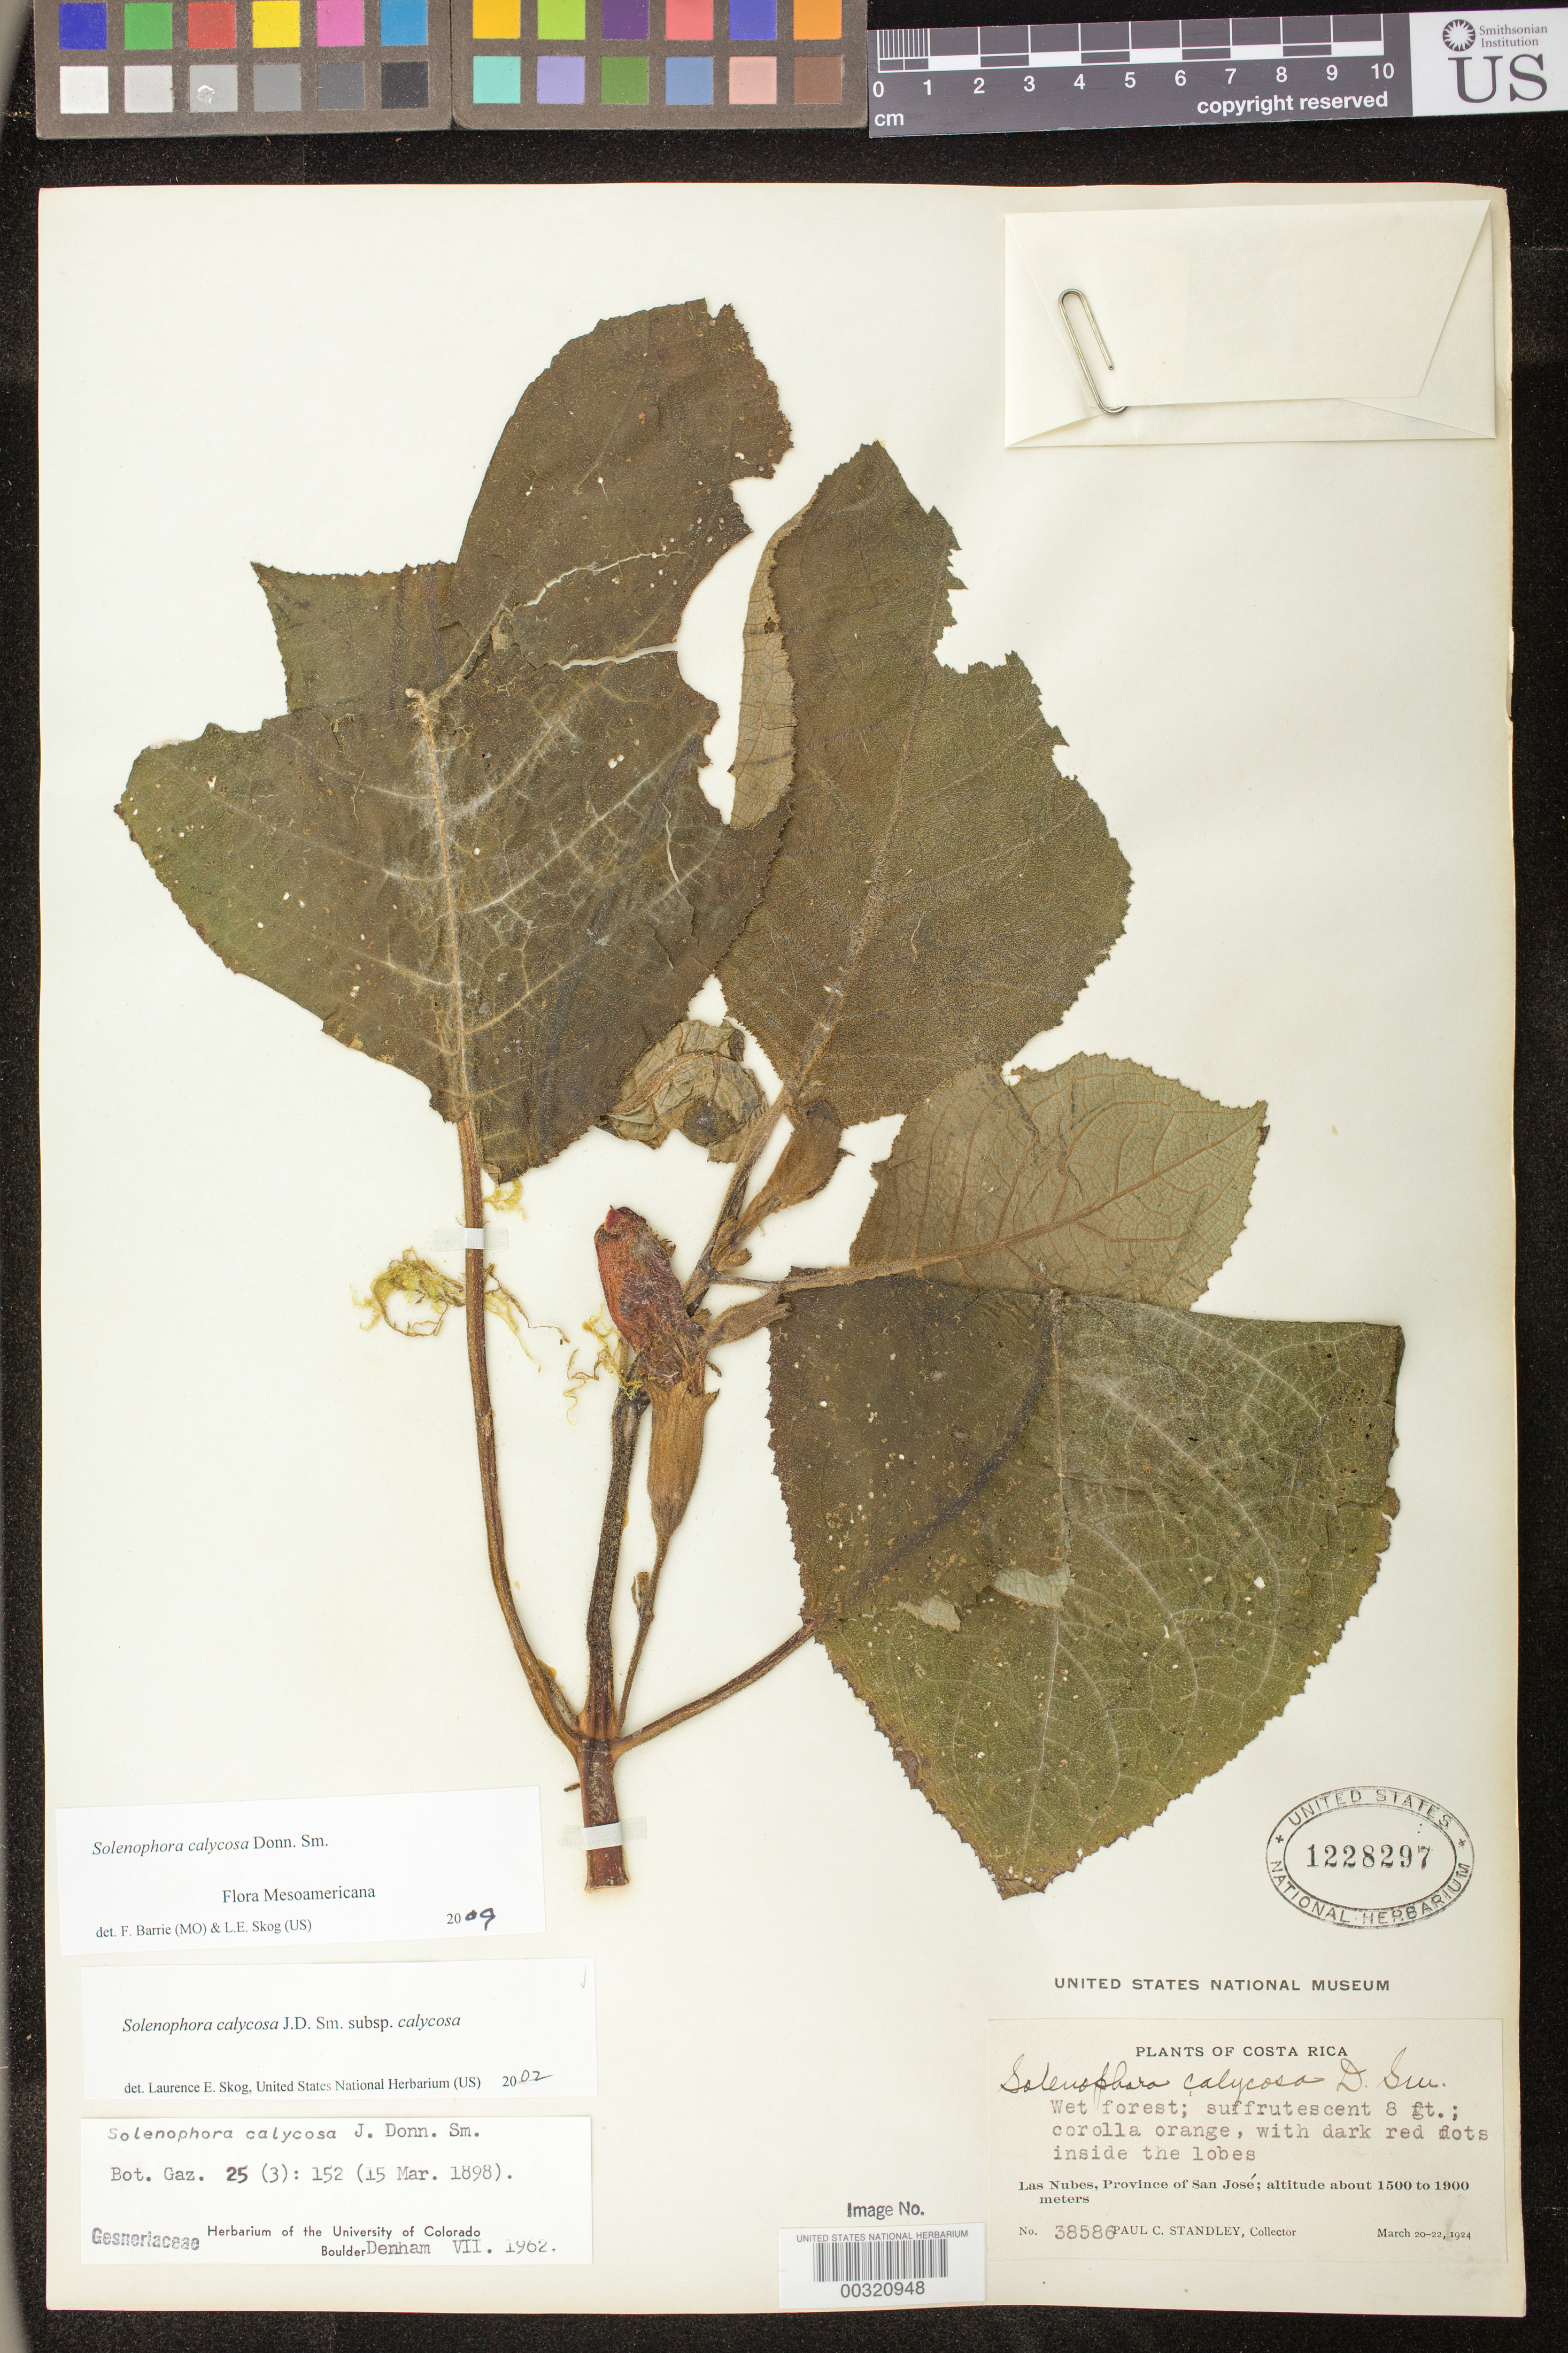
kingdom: Plantae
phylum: Tracheophyta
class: Magnoliopsida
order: Lamiales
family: Gesneriaceae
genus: Solenophora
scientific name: Solenophora calycosa Donn. Sm. subsp. calycosa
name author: (Donn. Sm.) Donn. Sm.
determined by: Skog, Laurence E.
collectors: P. C. Standley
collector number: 38586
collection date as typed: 20-22 Mar 1924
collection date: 1924-03-20/1924-03-22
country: Costa Rica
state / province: San José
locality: Las Nubes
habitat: Wet forest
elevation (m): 1500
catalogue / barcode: US 1228297